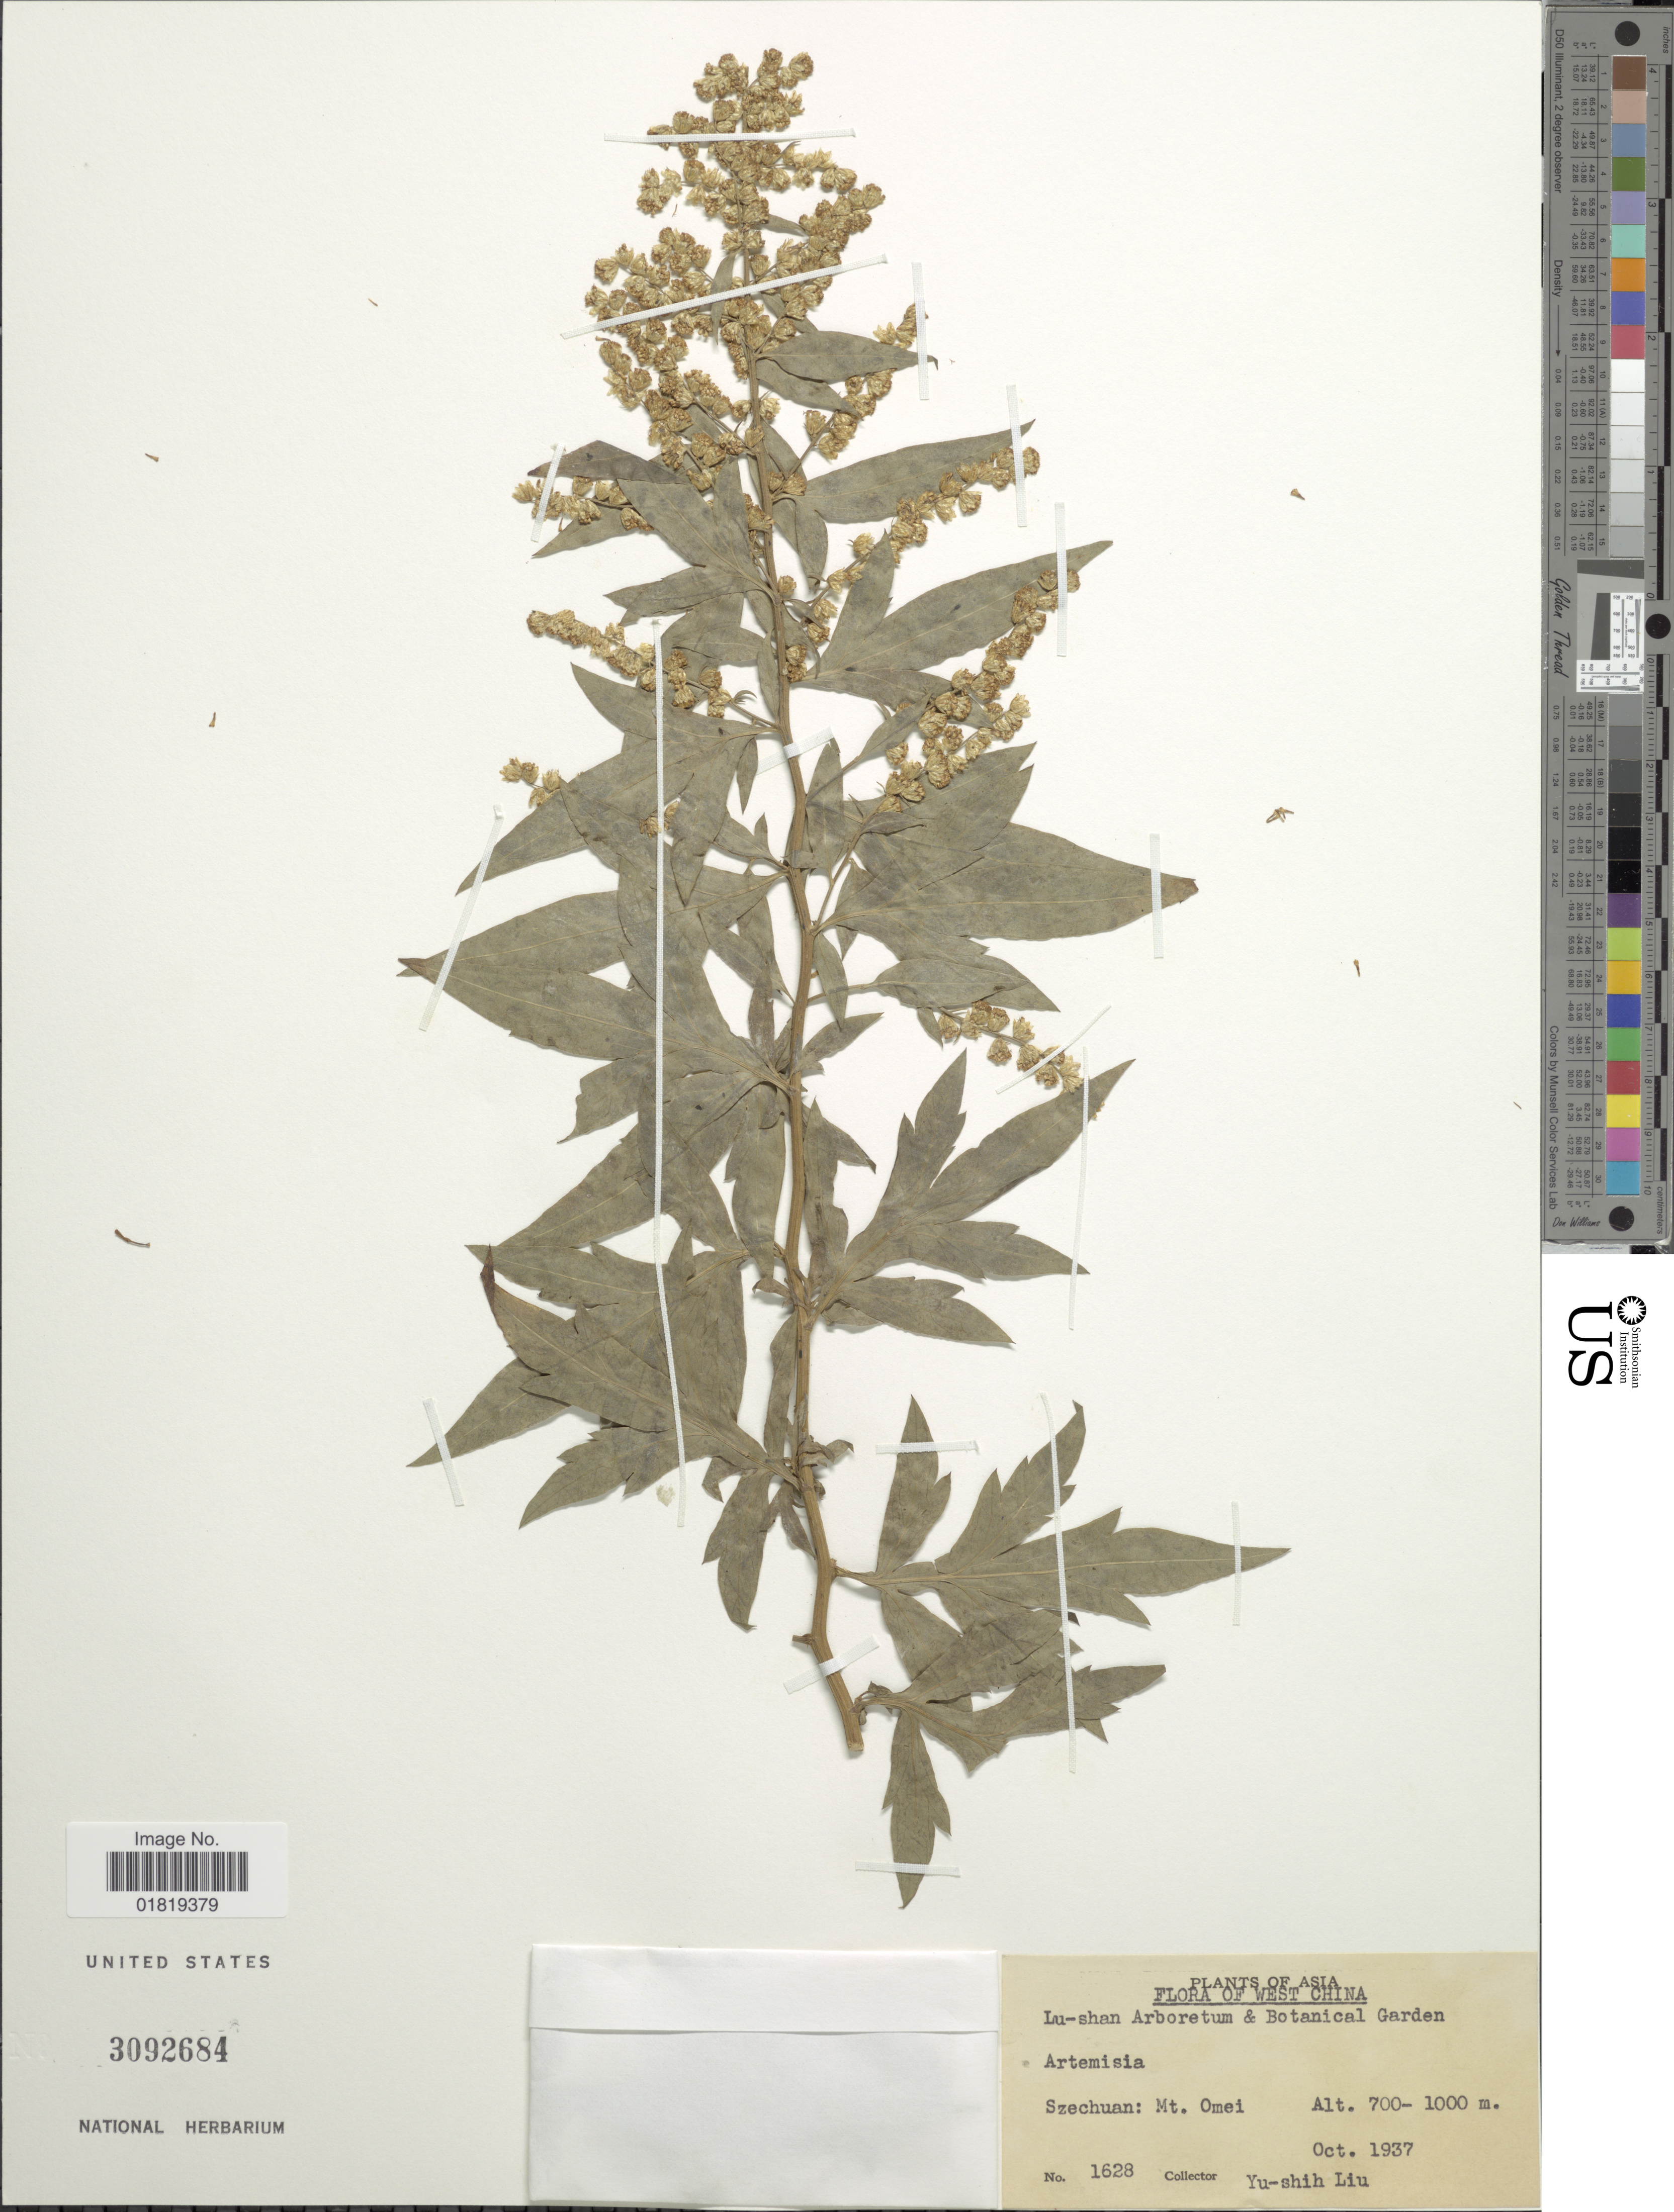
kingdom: Plantae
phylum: Tracheophyta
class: Magnoliopsida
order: Asterales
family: Asteraceae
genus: Artemisia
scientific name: Artemisia sp.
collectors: Y.-S. Liu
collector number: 1628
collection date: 1937-10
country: China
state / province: Sichuan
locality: West China, Szechuan: Mt. Omei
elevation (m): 700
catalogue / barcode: US 3092684